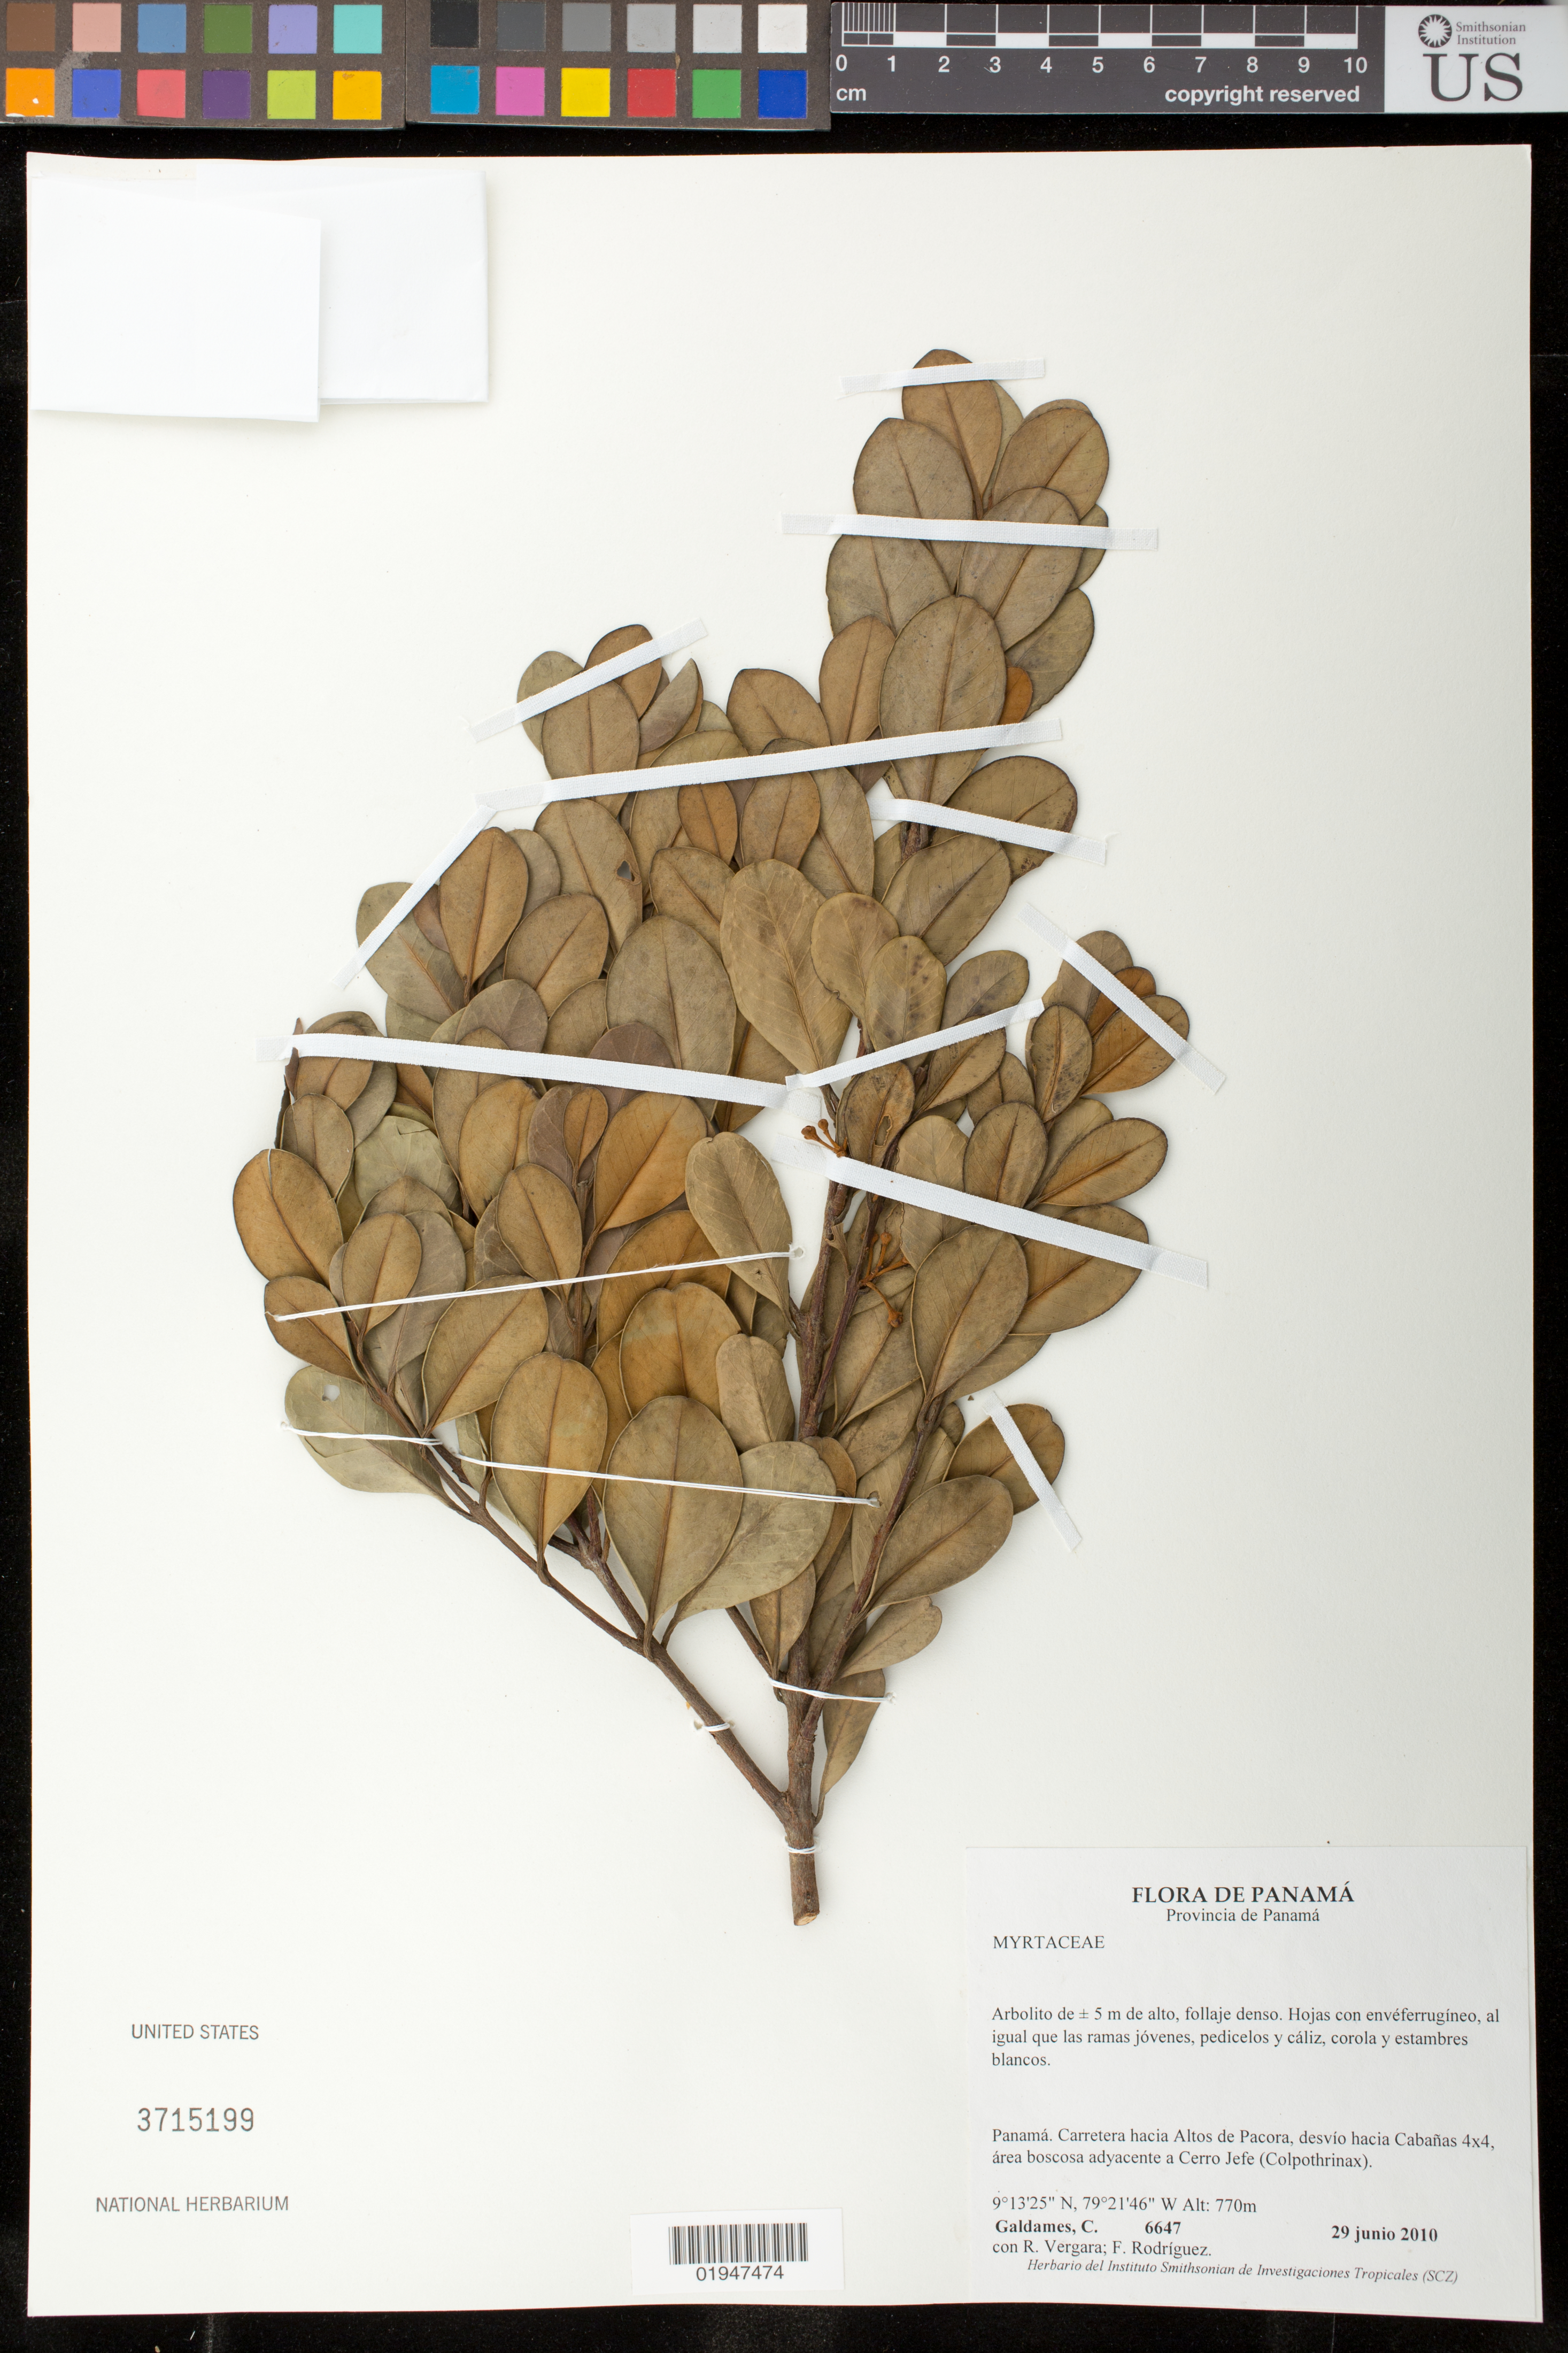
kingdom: Plantae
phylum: Tracheophyta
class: Magnoliopsida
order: Myrtales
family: Myrtaceae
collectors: C. Galdames, R. Vergara & F. Rodriguez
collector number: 6647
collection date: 2010-06-29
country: Panama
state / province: Panamá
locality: Panamá. Carretera hacia Altos d Pacora, desvio hacia Cabañas 4x4, área boscosa adyacente a Cerro Jefe (Colpothrinax)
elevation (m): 770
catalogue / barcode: US 3715199